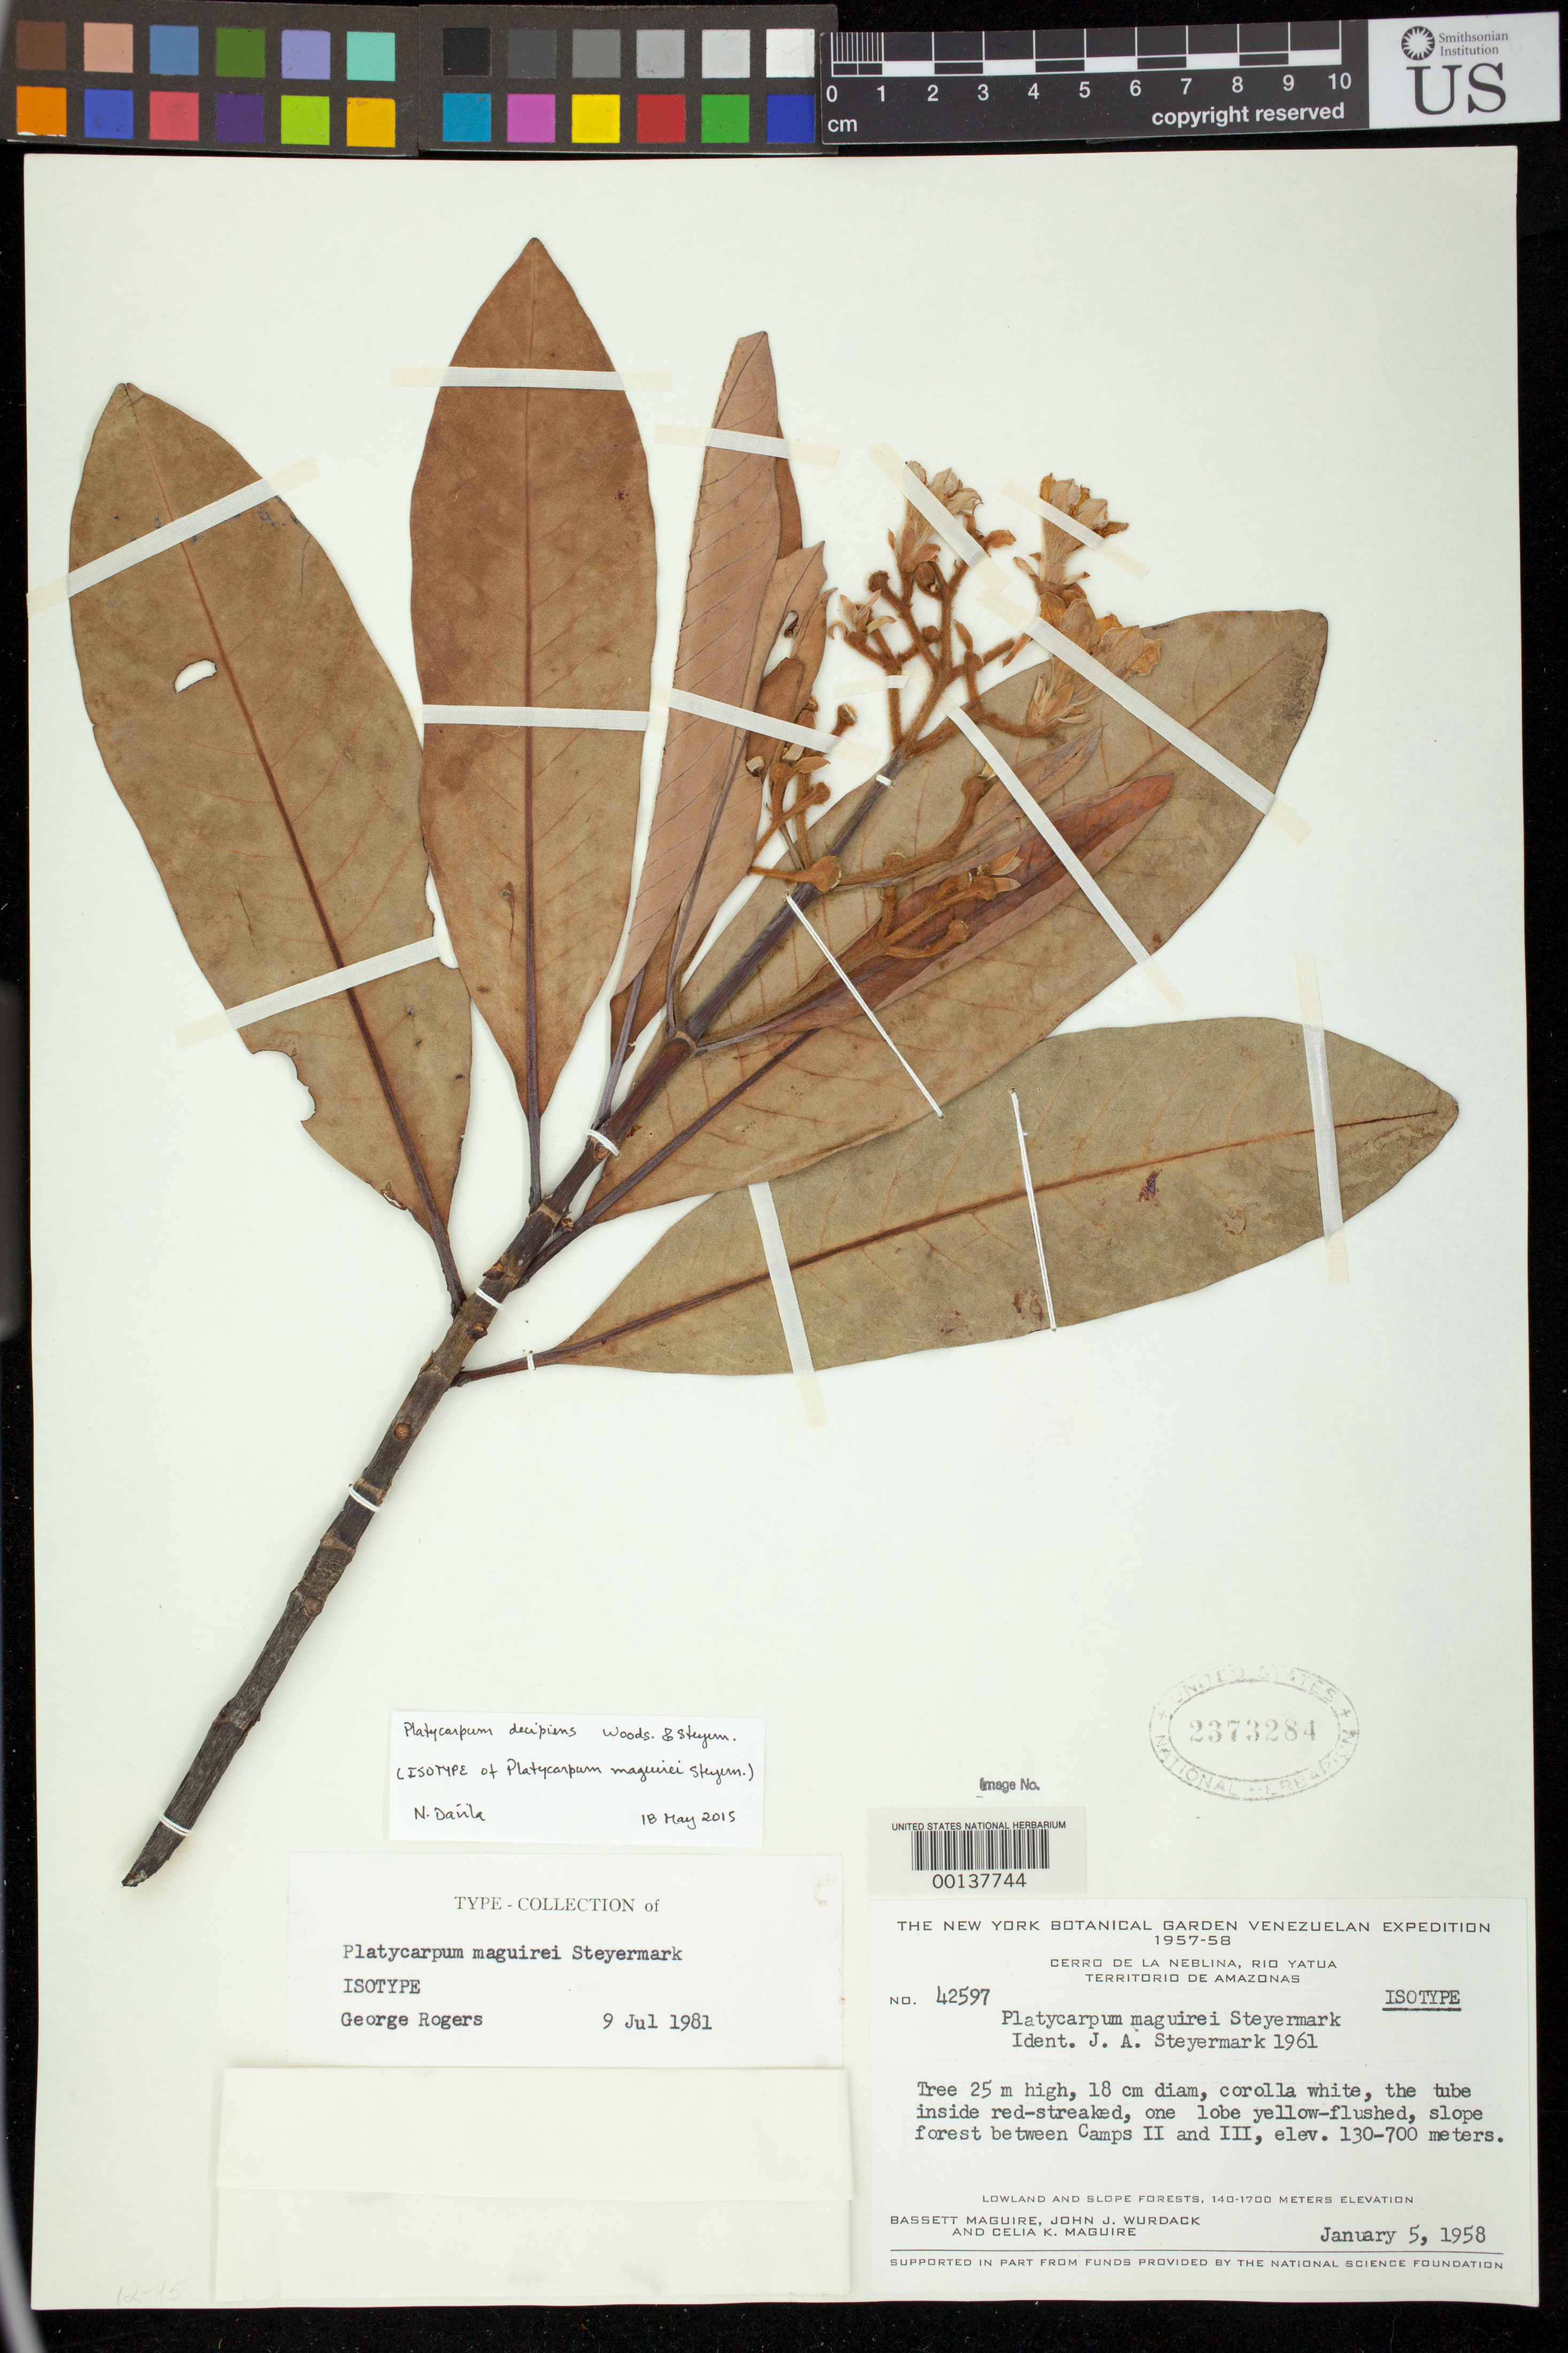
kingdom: Plantae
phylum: Tracheophyta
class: Magnoliopsida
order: Gentianales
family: Rubiaceae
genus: Platycarpum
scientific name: Platycarpum maguirei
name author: Steyerm.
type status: Isotype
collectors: B. Maguire, J. J. Wurdack & C. K. Maguire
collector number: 42597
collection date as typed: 05 Jan 1958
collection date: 1958-01-05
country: Venezuela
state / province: Amazonas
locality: Cerro de La Neblina, Rio Yatua.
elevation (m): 130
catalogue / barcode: US 2373284